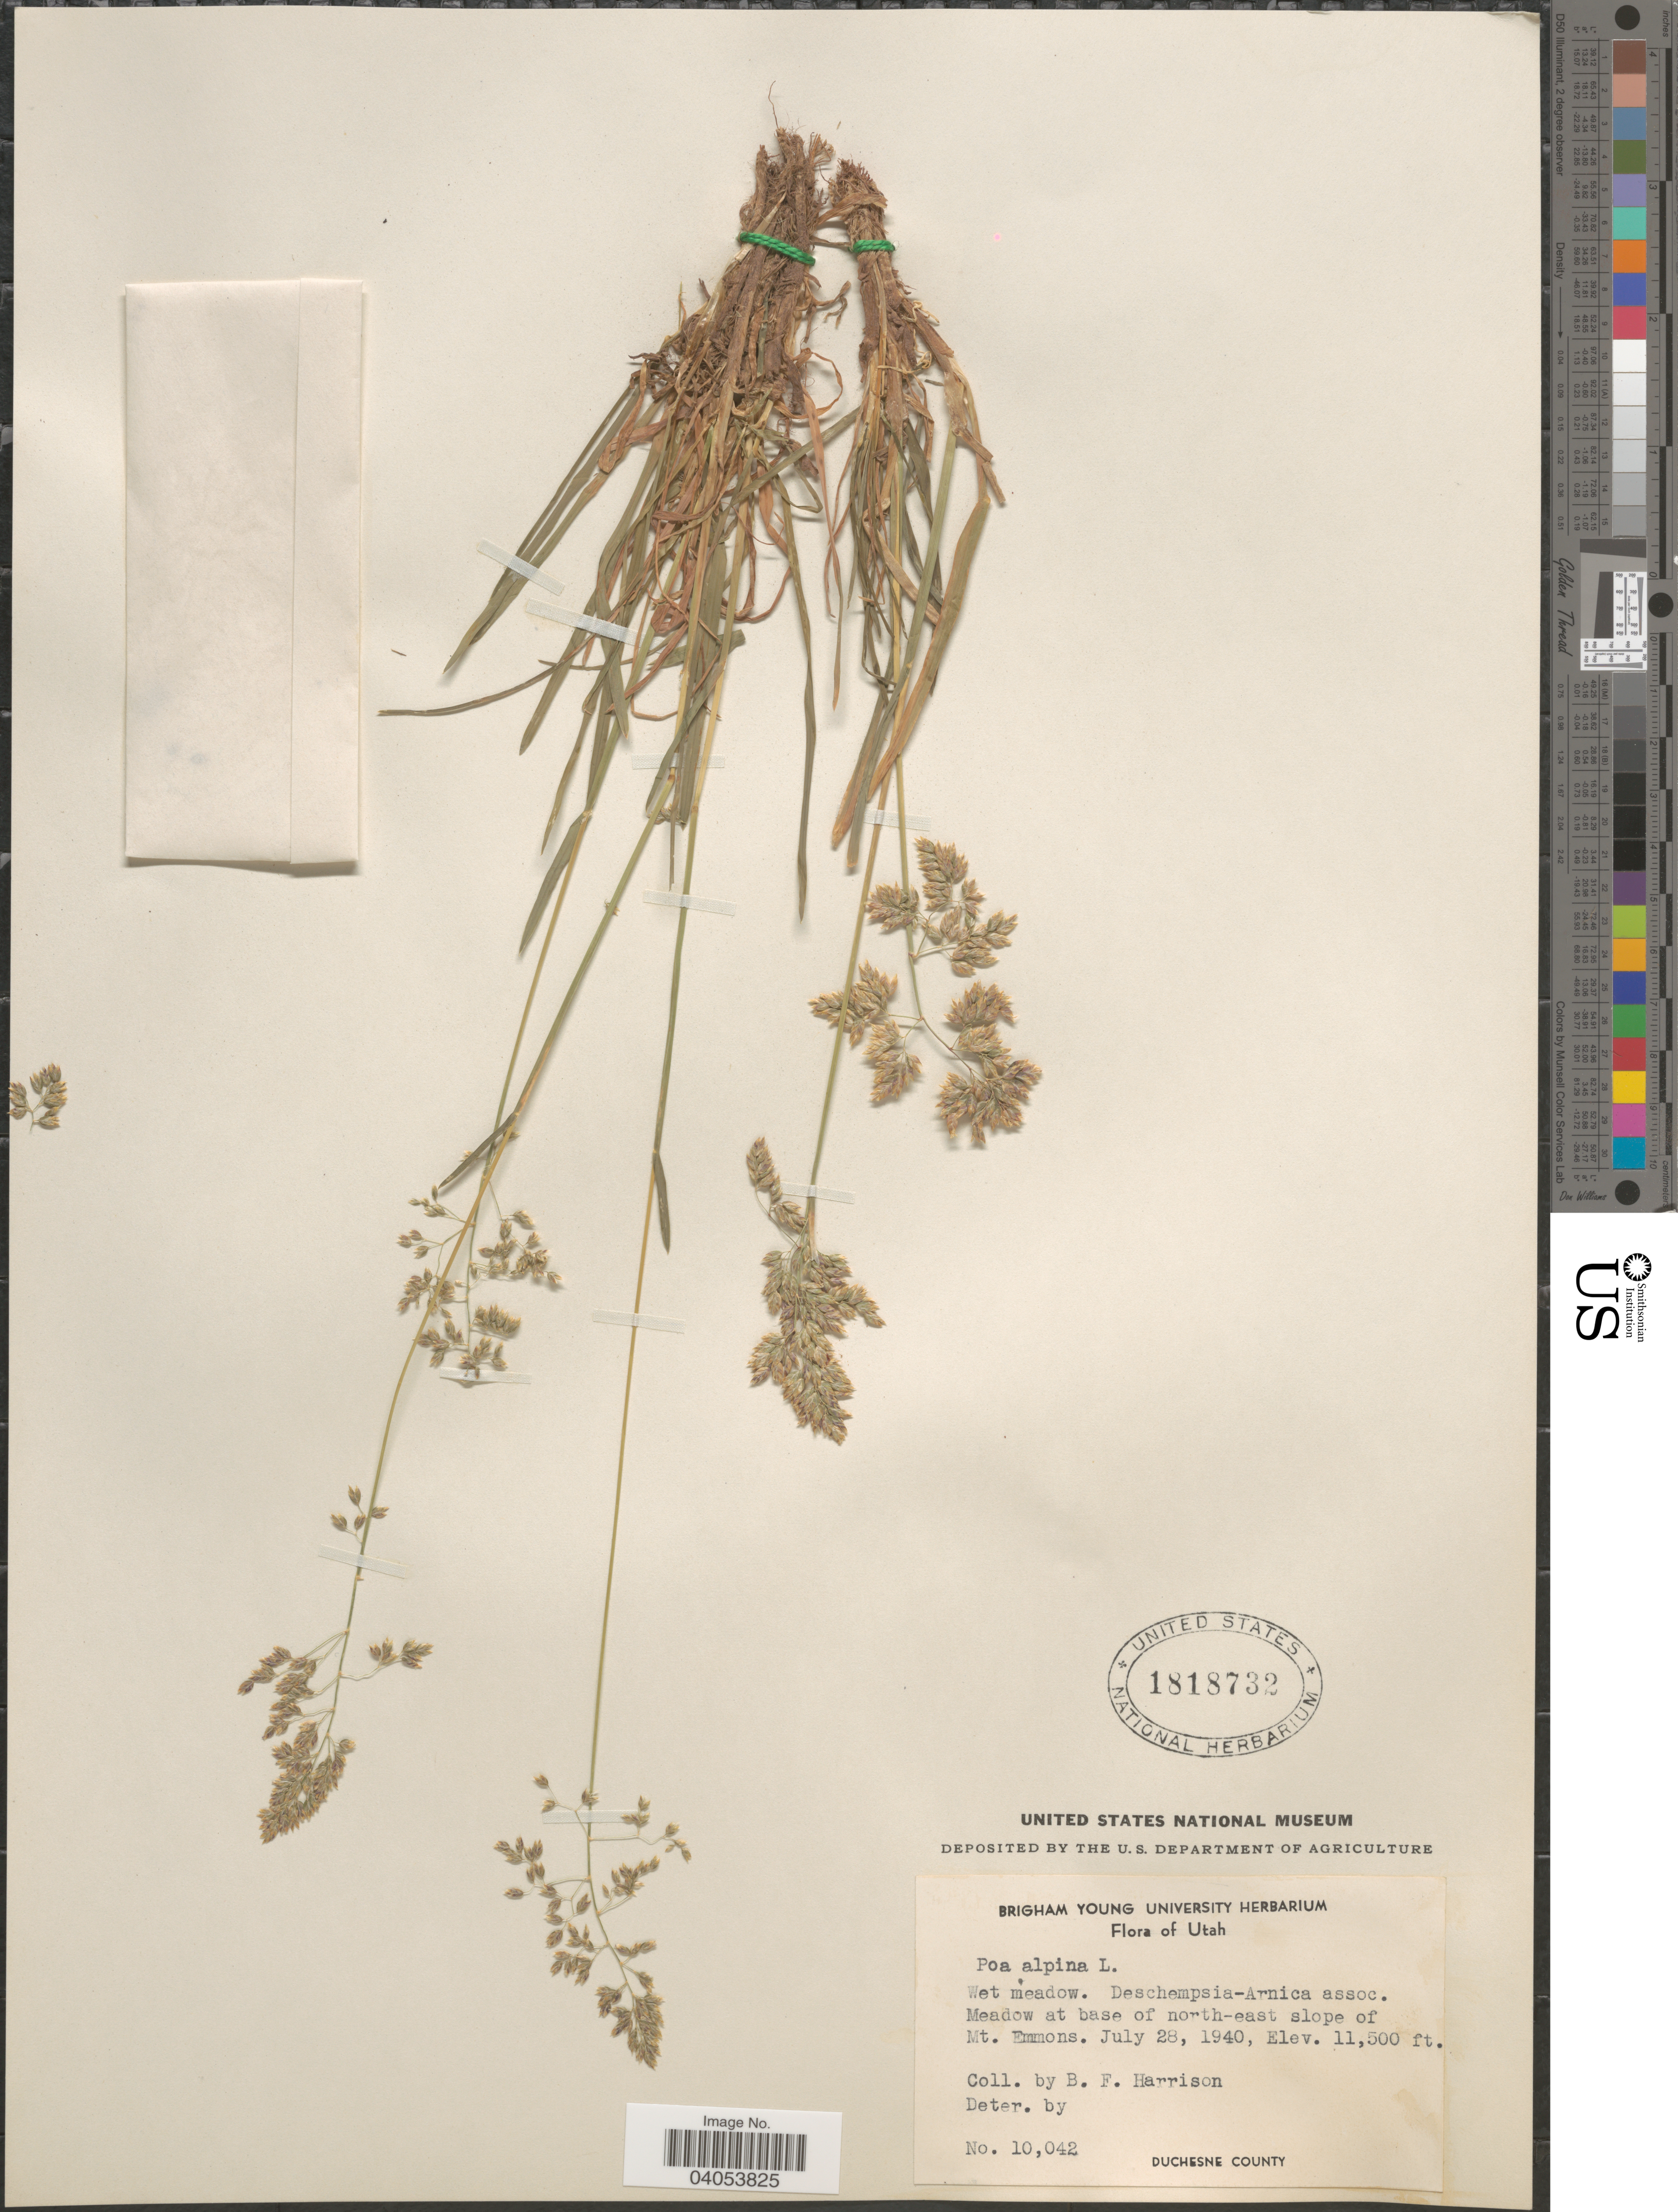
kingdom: Plantae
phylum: Tracheophyta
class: Liliopsida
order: Poales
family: Poaceae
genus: Poa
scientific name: Poa alpina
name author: L.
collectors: B. F. Harrison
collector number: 10042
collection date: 1940-07-28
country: United States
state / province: Utah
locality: At base of north-east slope of Mt. Emmons. Duchesne County.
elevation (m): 3505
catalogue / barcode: US 1818732